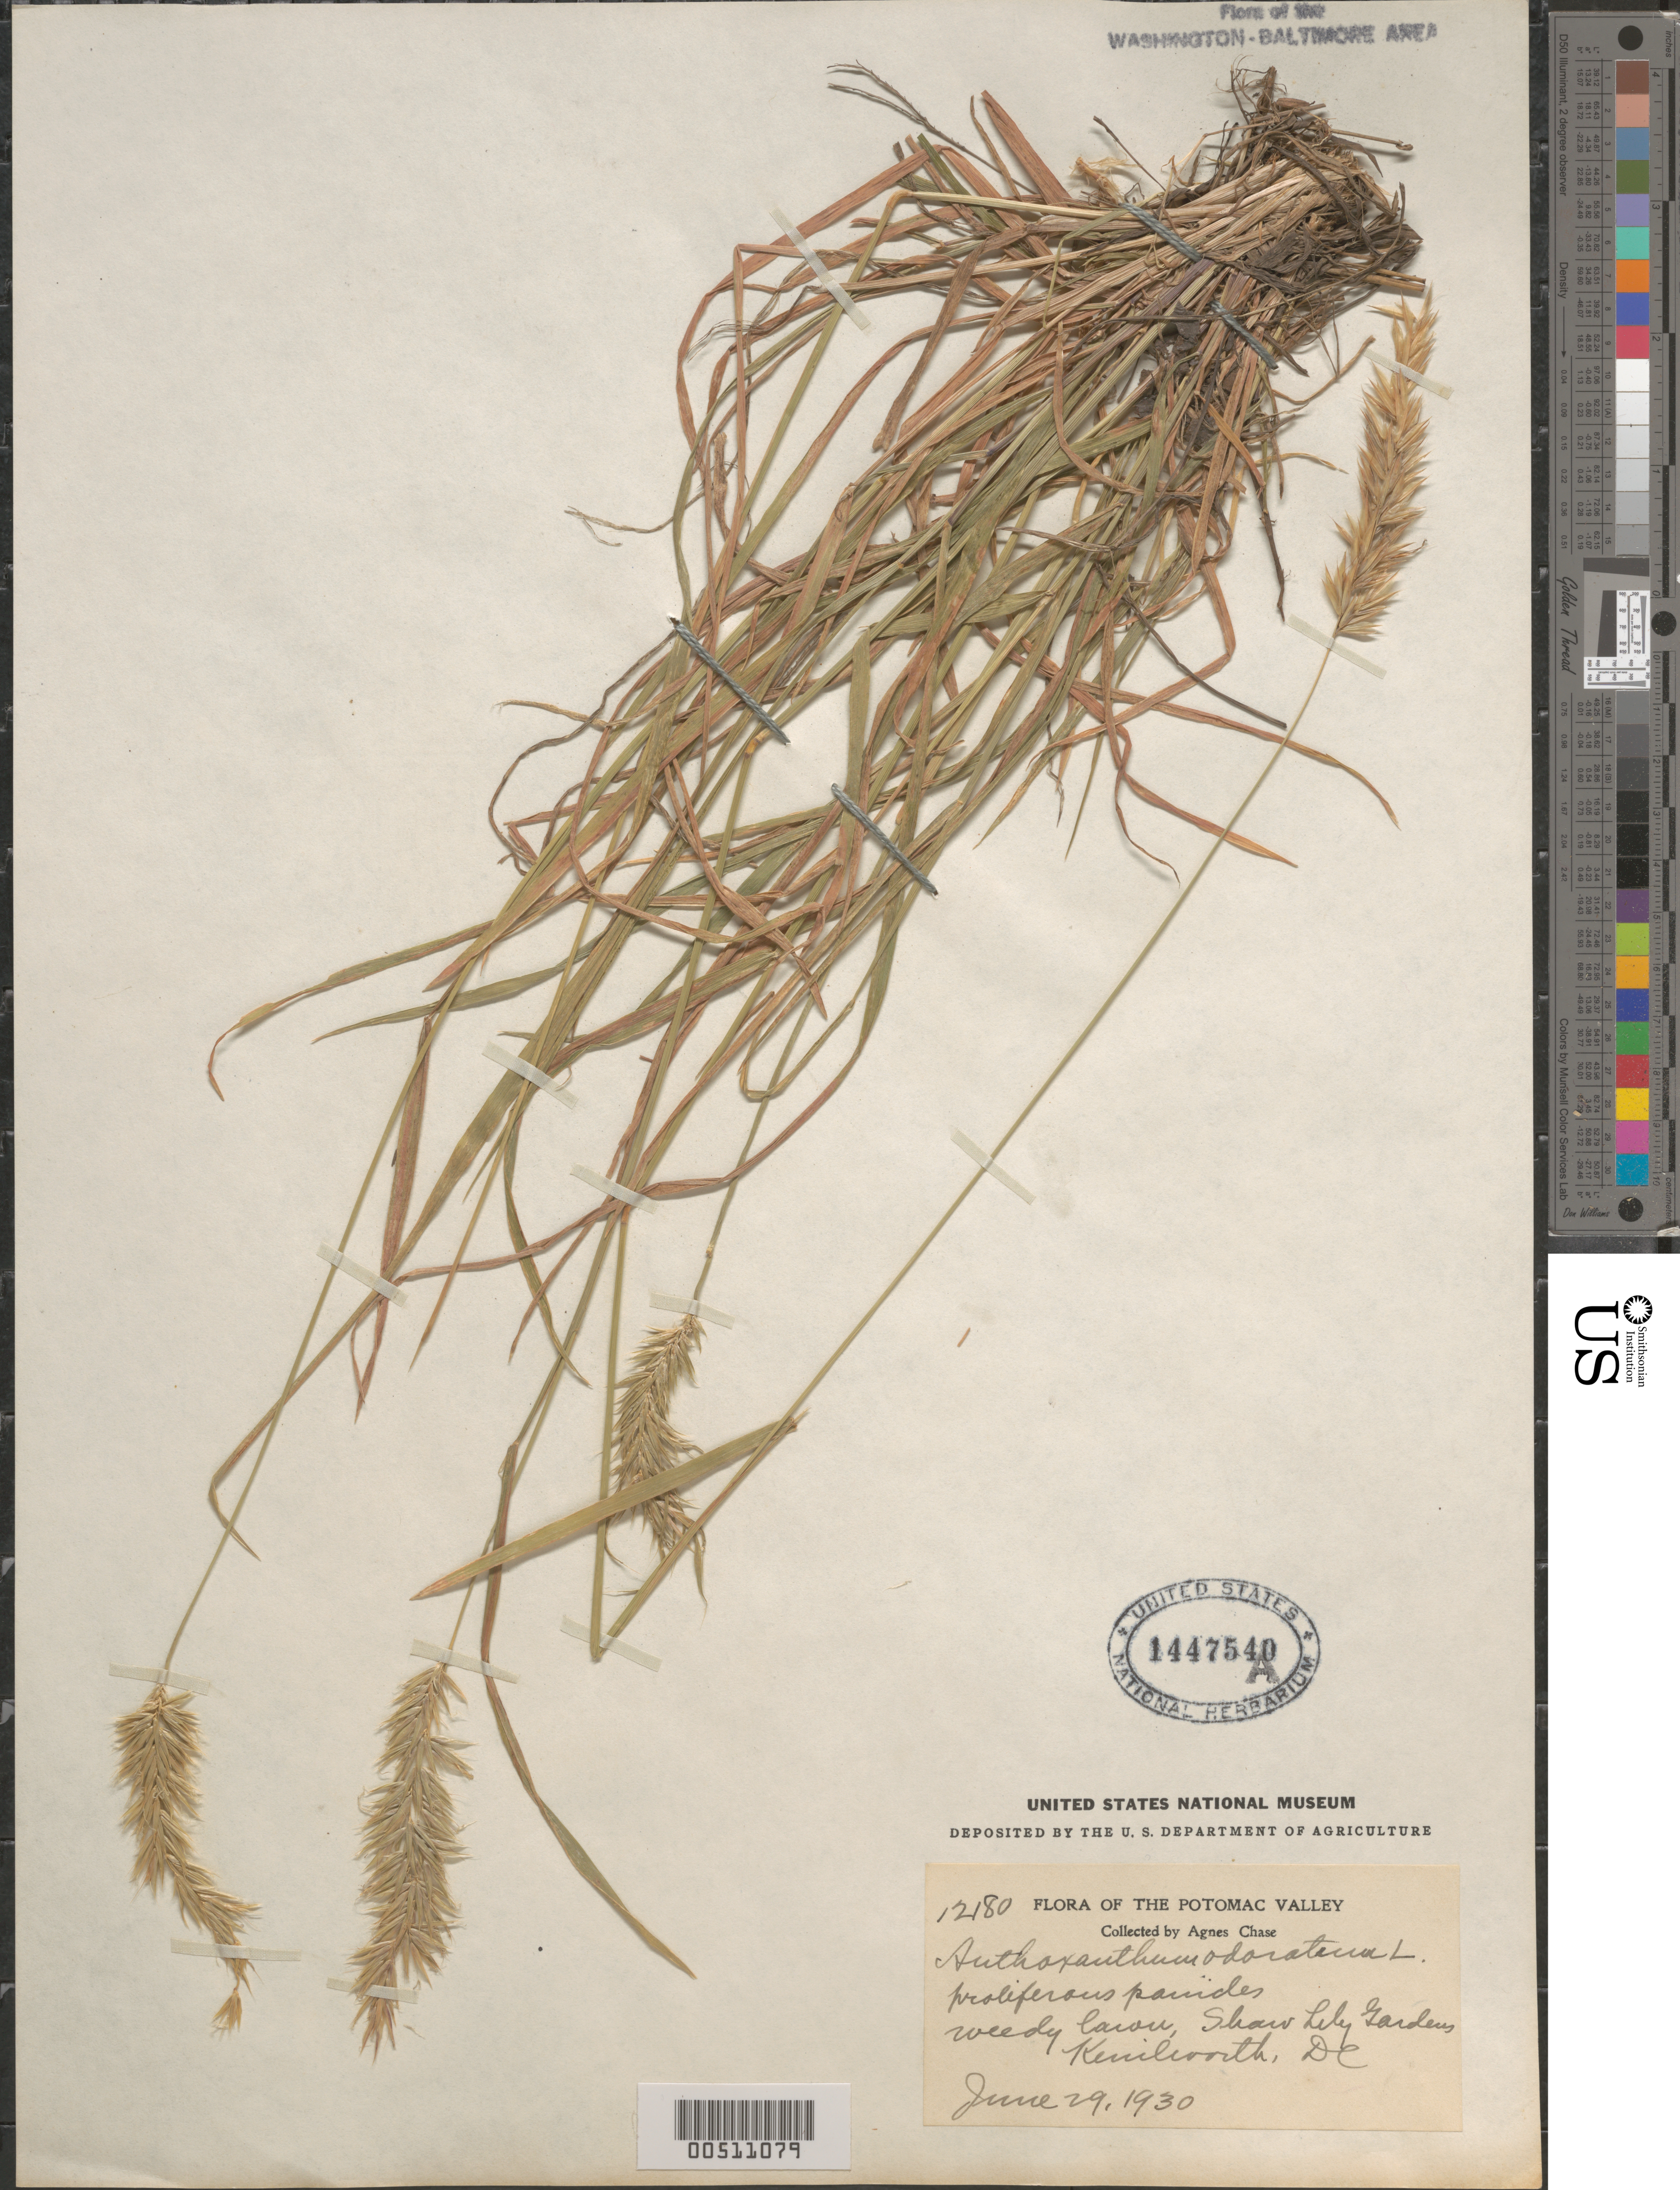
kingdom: Plantae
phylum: Tracheophyta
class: Liliopsida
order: Poales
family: Poaceae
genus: Anthoxanthum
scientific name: Anthoxanthum odoratum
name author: L.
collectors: A. Chase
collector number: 12180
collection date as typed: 29 Jun 1930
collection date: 1930-06-29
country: United States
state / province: District of Columbia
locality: Kenilworth, Shaw Lily Gardens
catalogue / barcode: US 1447540A